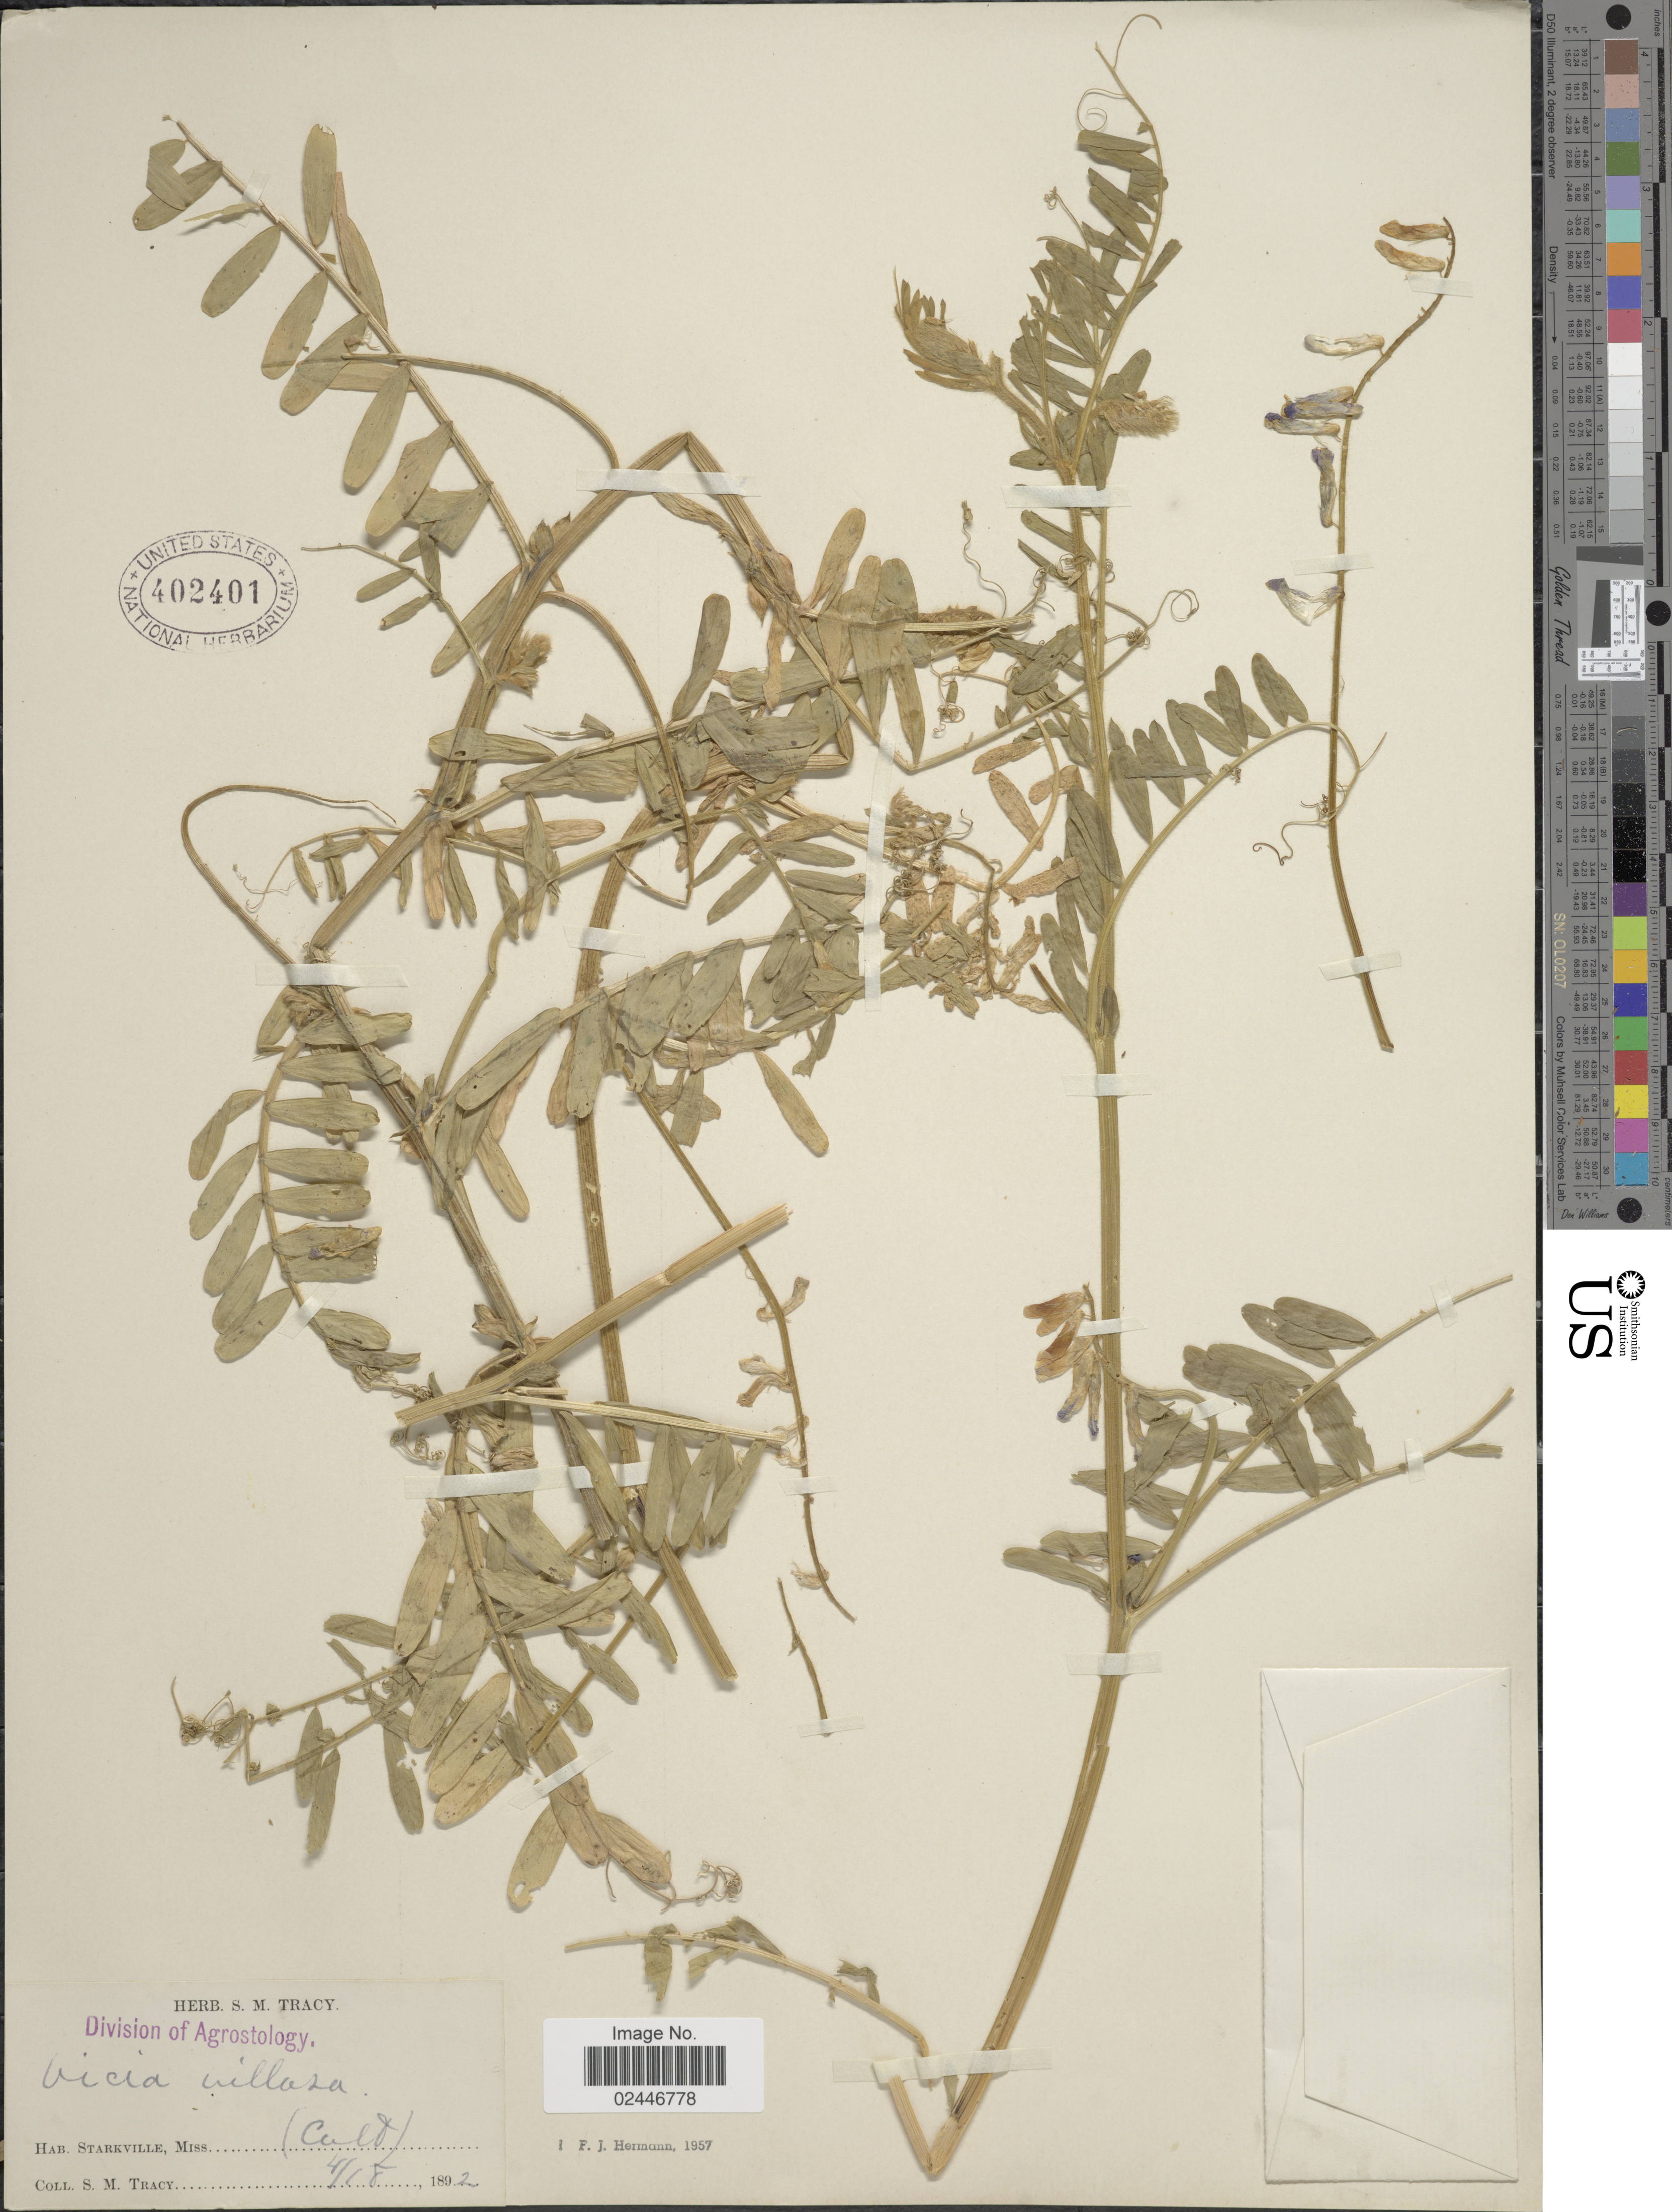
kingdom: Plantae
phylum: Tracheophyta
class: Magnoliopsida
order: Fabales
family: Fabaceae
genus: Vicia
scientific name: Vicia villosa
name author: Roth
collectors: S. M. Tracy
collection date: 1892-04-18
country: United States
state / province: Mississippi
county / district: Oktibbeha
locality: Starkville (cult.)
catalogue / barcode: US 402401